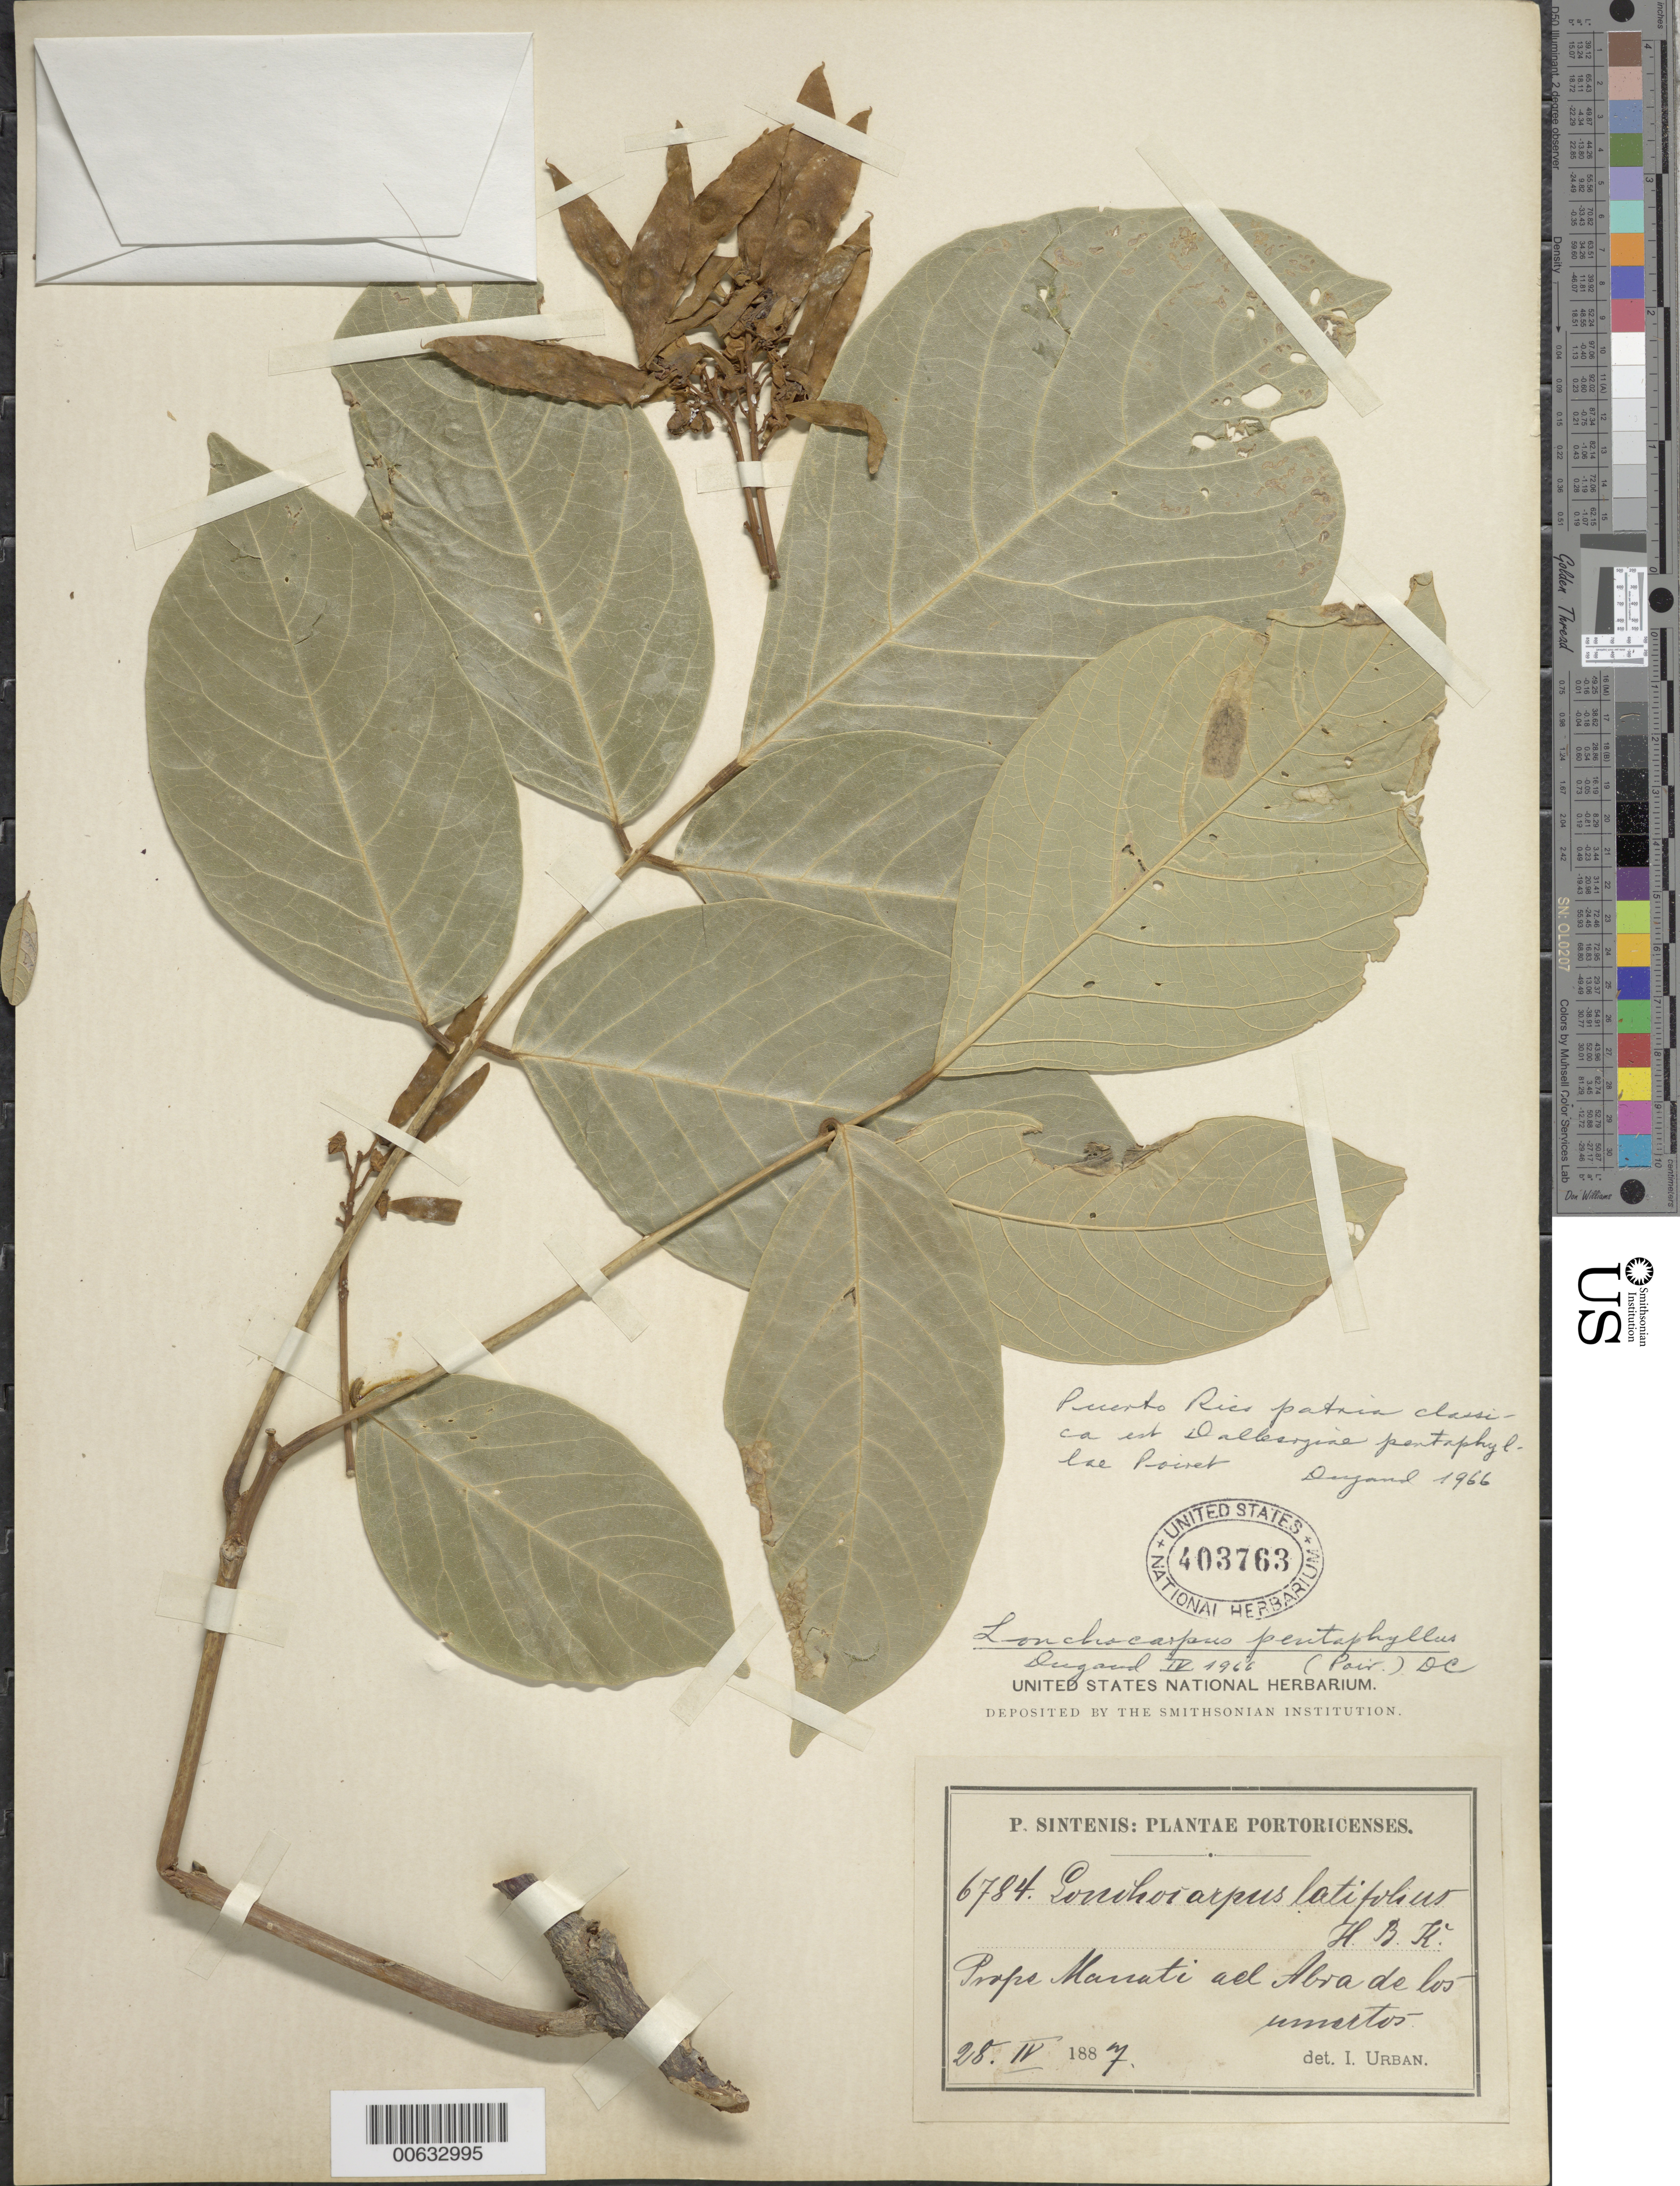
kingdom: Plantae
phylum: Tracheophyta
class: Magnoliopsida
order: Fabales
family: Fabaceae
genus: Lonchocarpus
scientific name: Lonchocarpus heptaphyllus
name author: (Poir.) DC.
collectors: P. Sintenis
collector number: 6784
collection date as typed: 28 Apr 1887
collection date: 1887-04-28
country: Puerto Rico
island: Greater Antilles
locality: Prope Manati, ad Alta de los muertos.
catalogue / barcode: US 403763